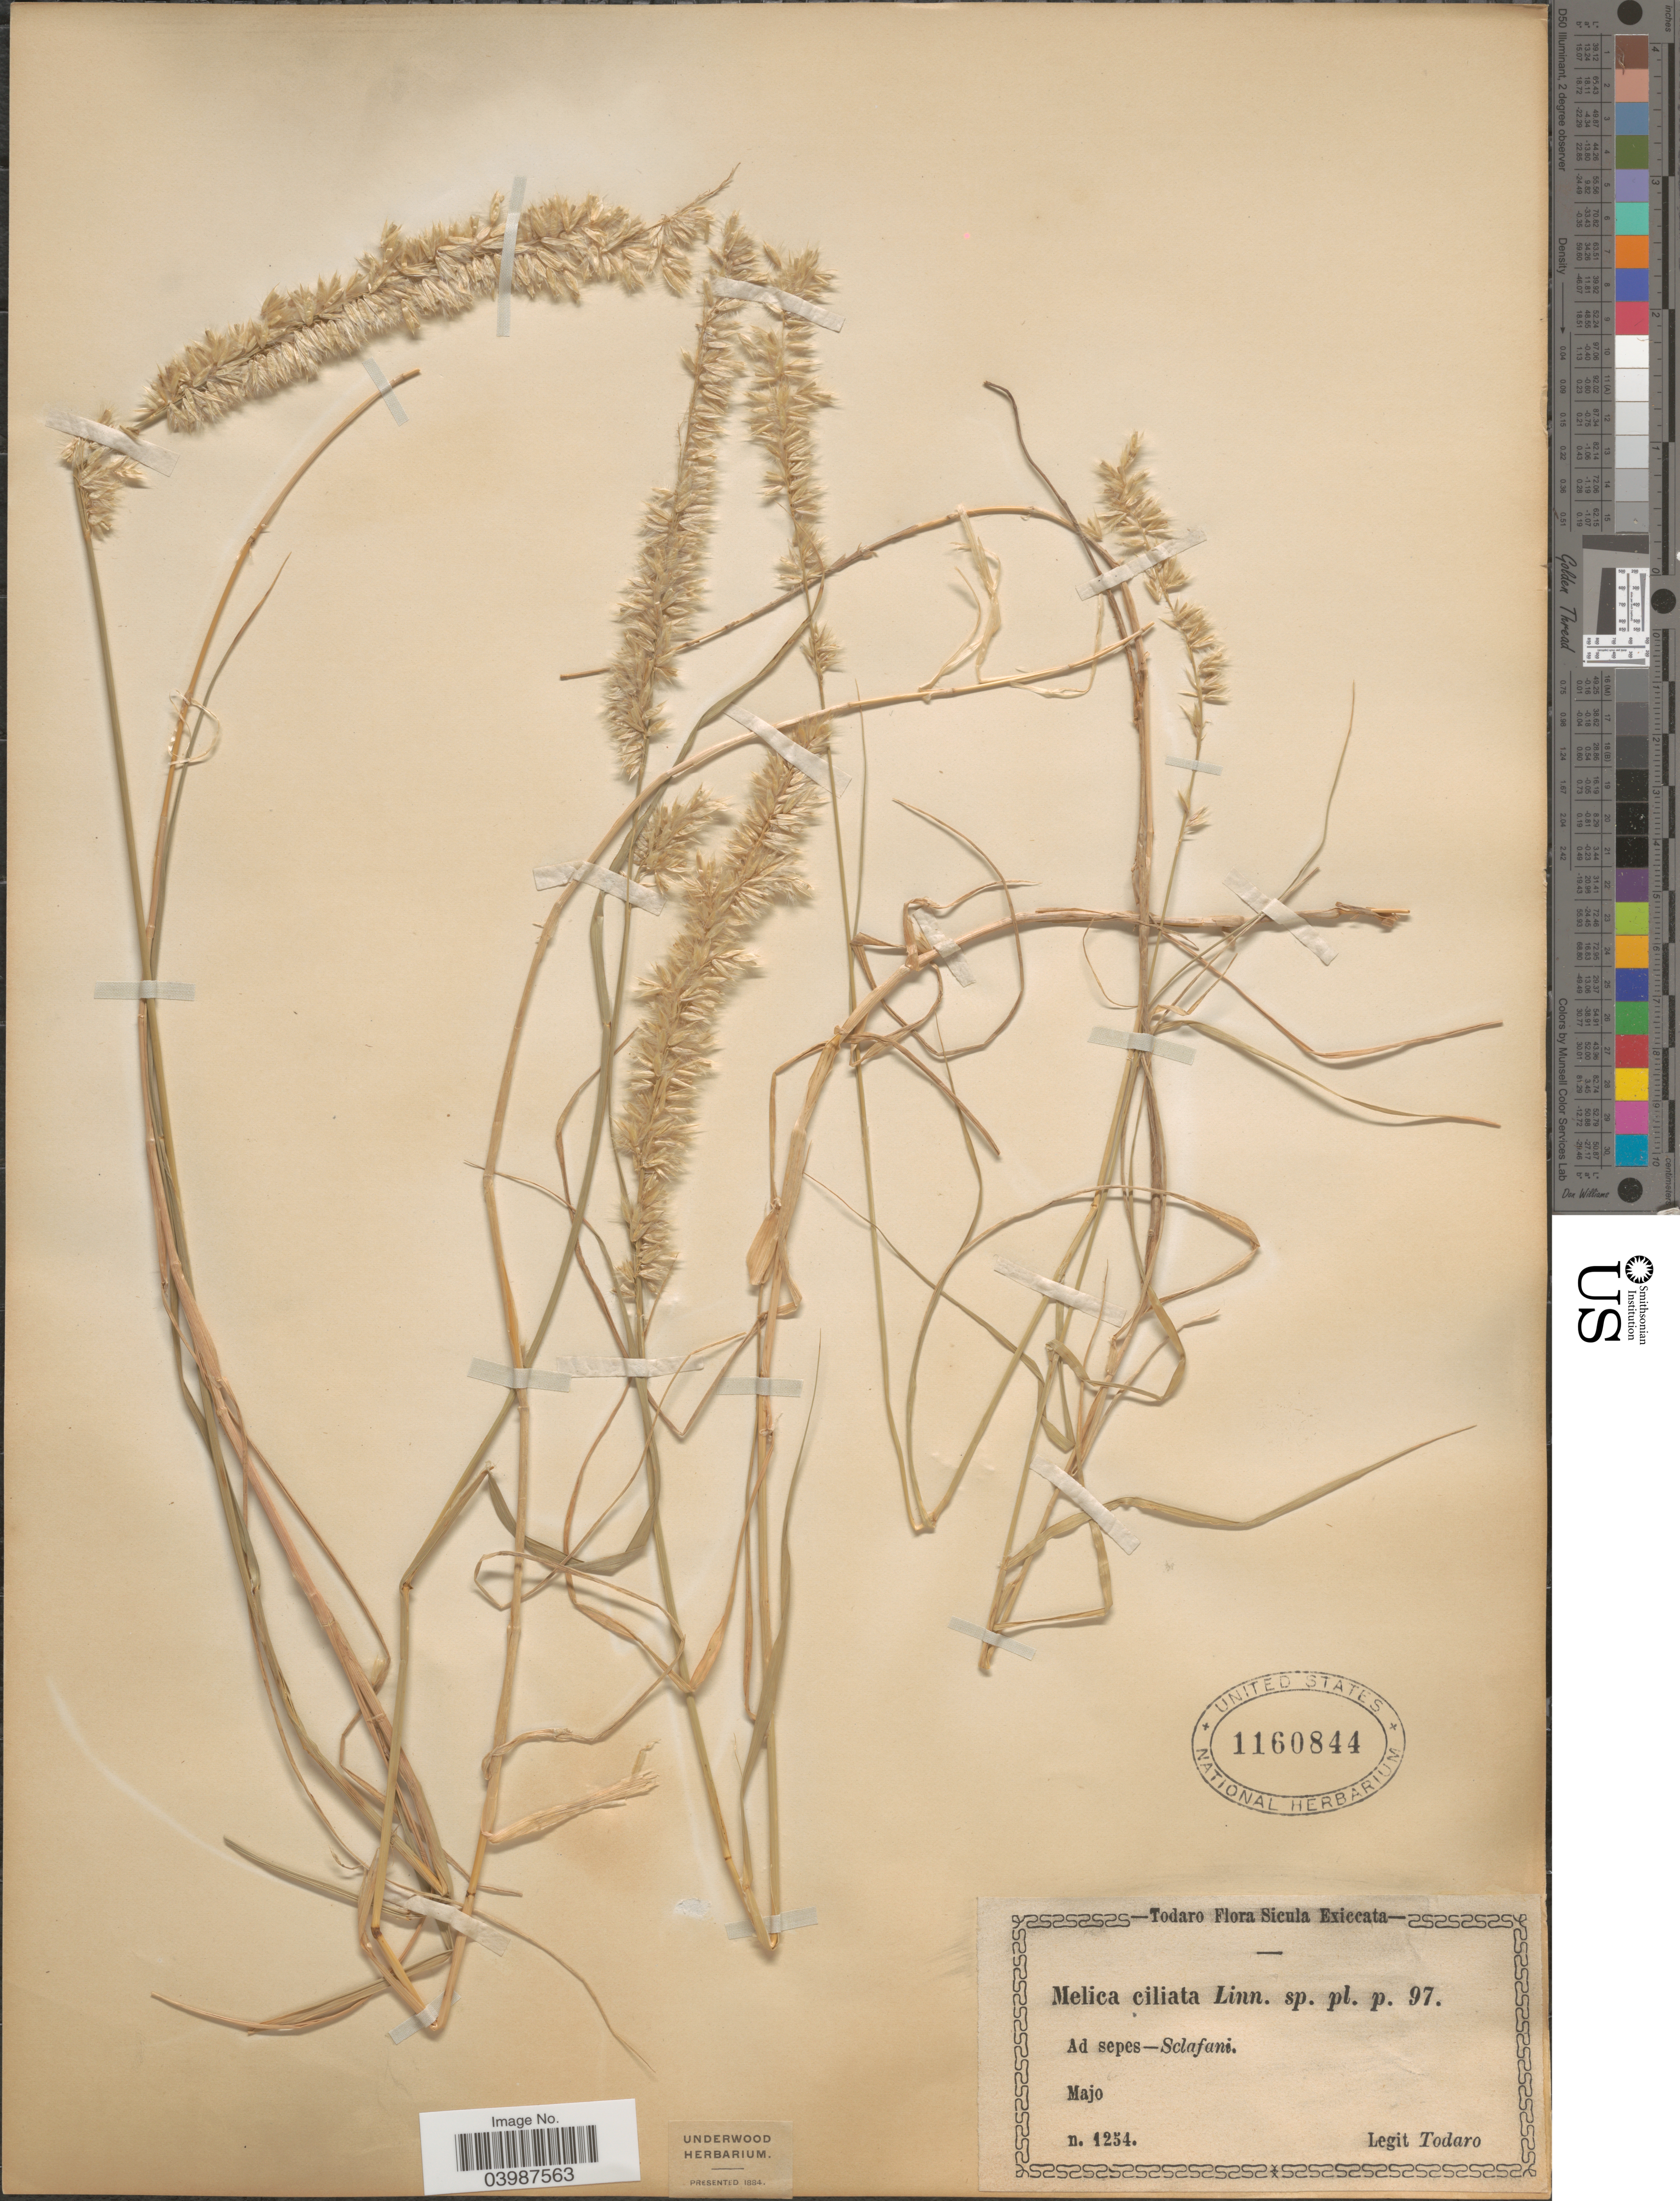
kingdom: Plantae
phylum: Tracheophyta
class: Liliopsida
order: Poales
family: Poaceae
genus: Melica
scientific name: Melica ciliata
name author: L.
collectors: Todaro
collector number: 1254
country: Italy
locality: Sicula. Ad sepes- Sclafani.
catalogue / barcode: US 1160844